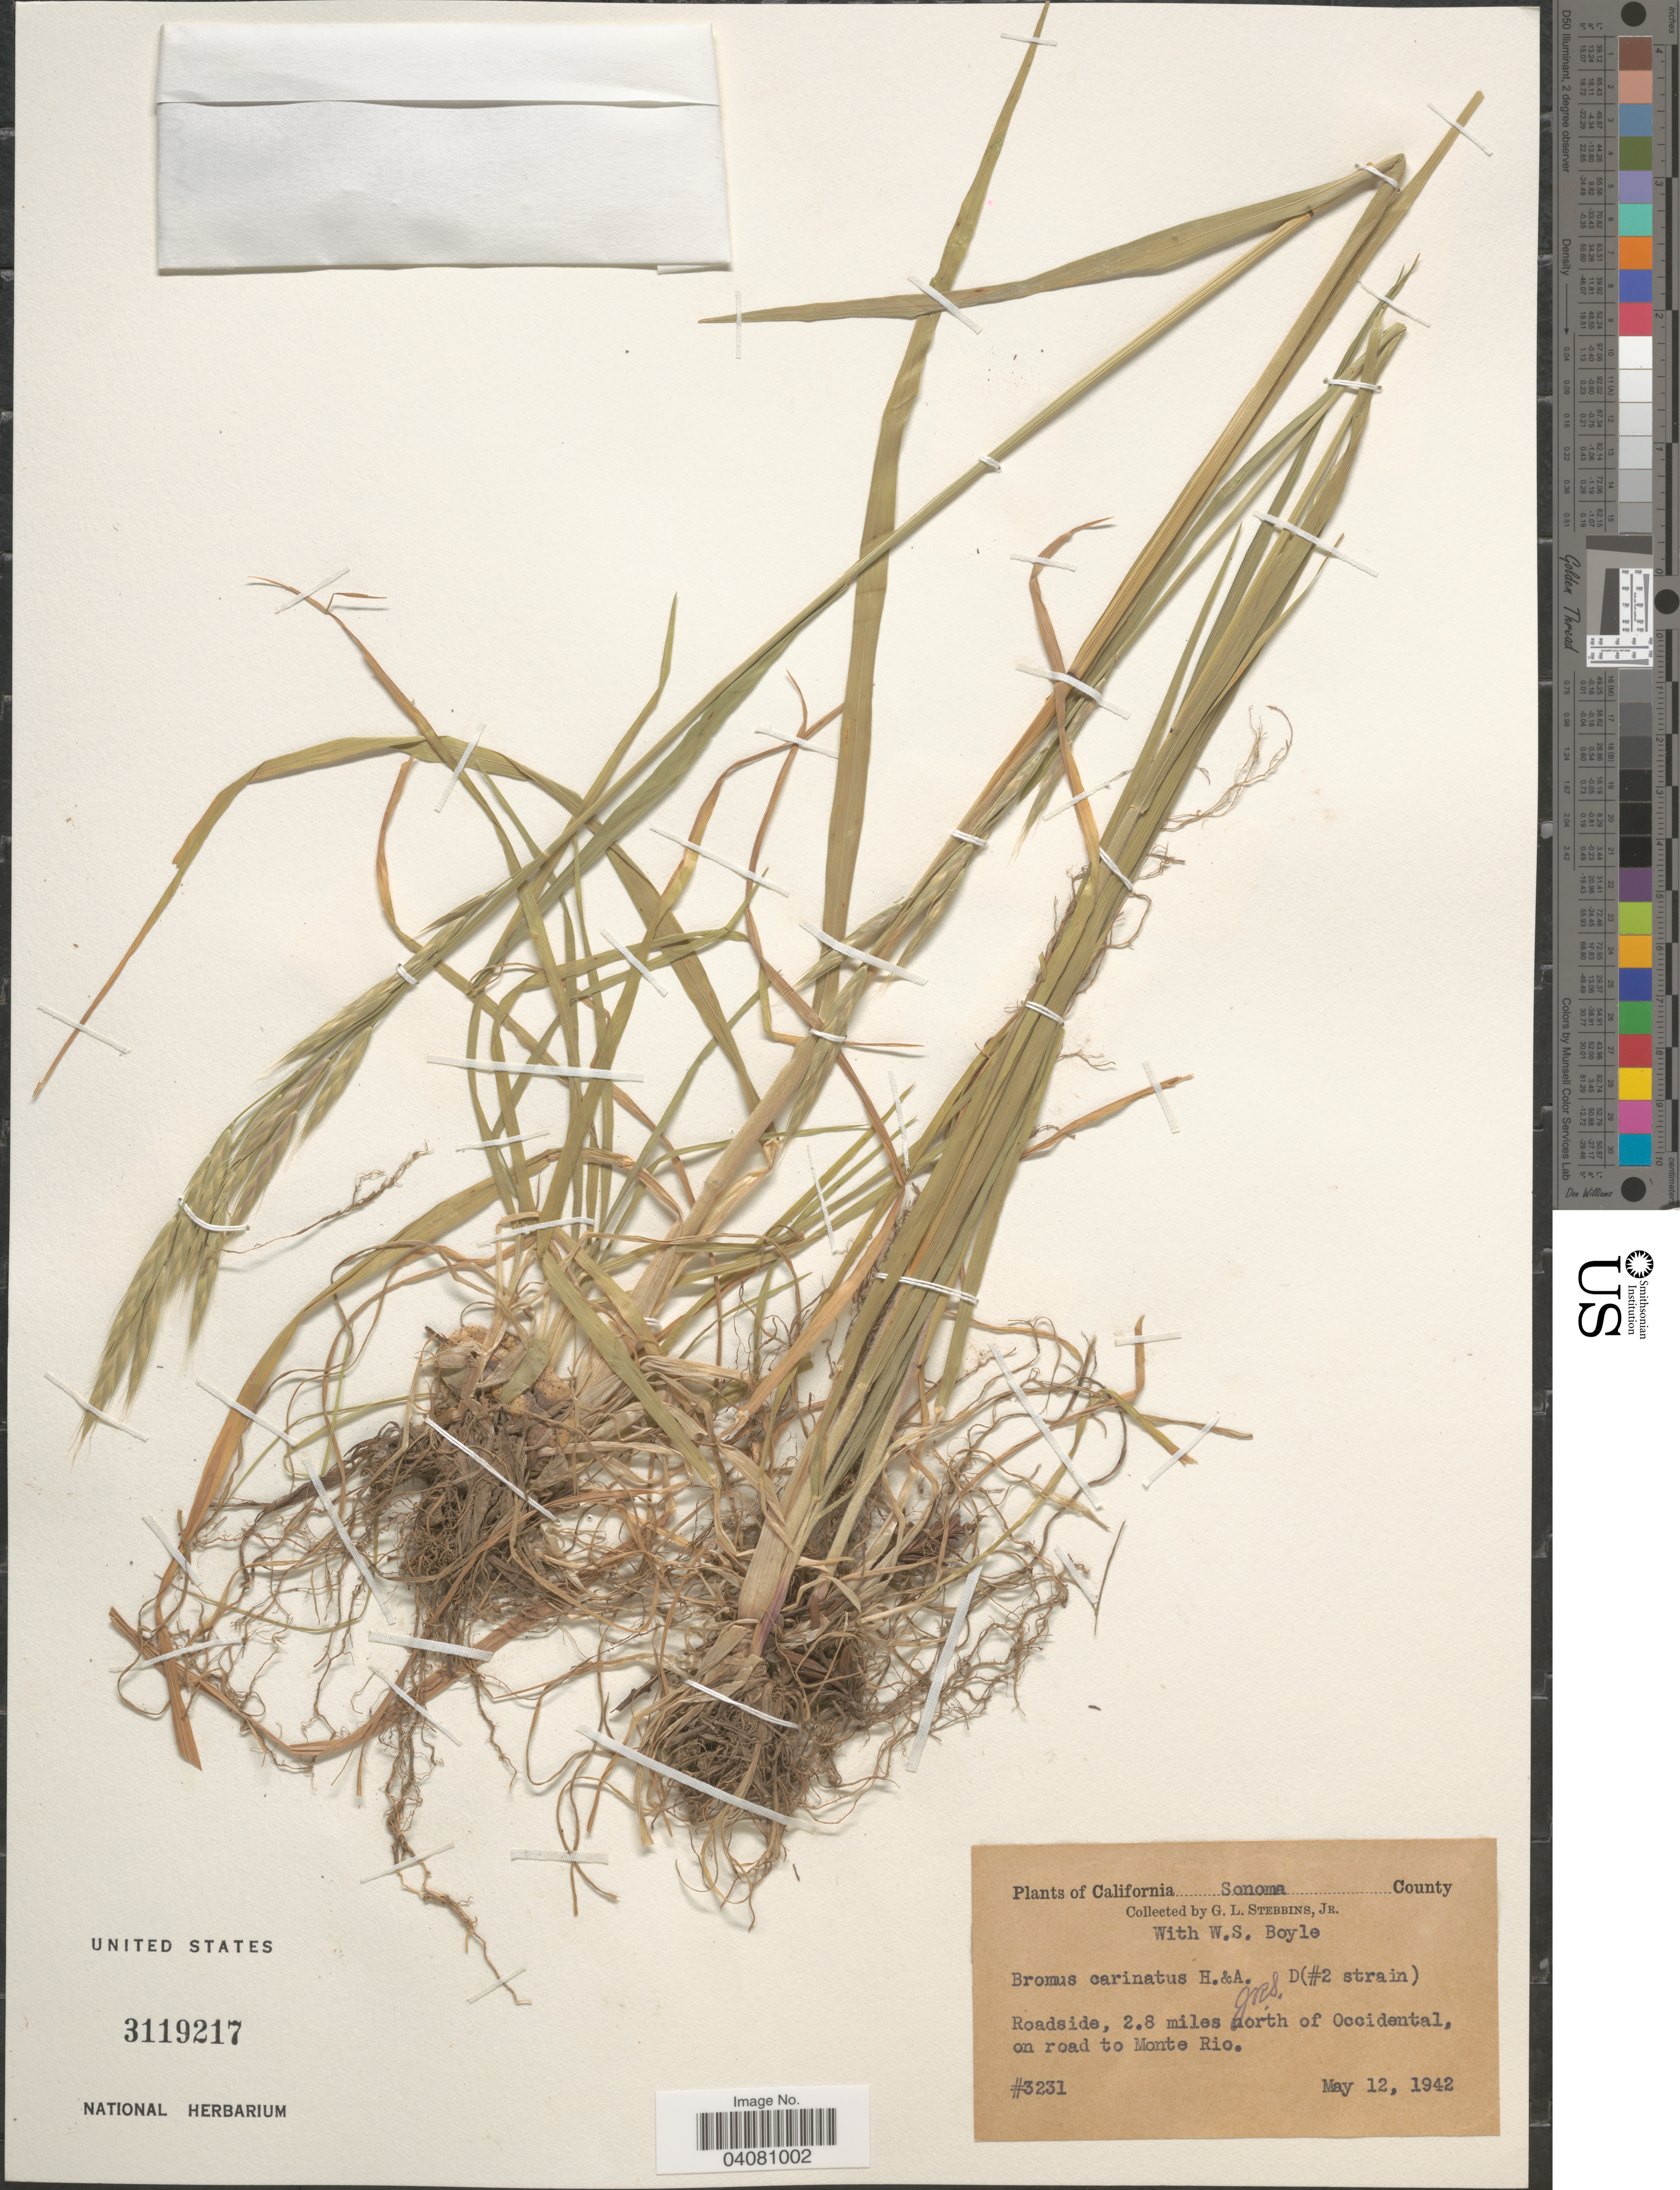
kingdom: Plantae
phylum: Tracheophyta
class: Liliopsida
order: Poales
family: Poaceae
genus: Bromus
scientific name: Bromus carinatus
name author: Hook. & Arn.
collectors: G. L. Stebbins & W. Boyle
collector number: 3231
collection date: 1942-05-12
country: United States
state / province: California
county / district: Sonoma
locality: Sonoma County. Roadside, 2.8 miles north of Occidental, on road to Monte Rio.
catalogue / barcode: US 3119217